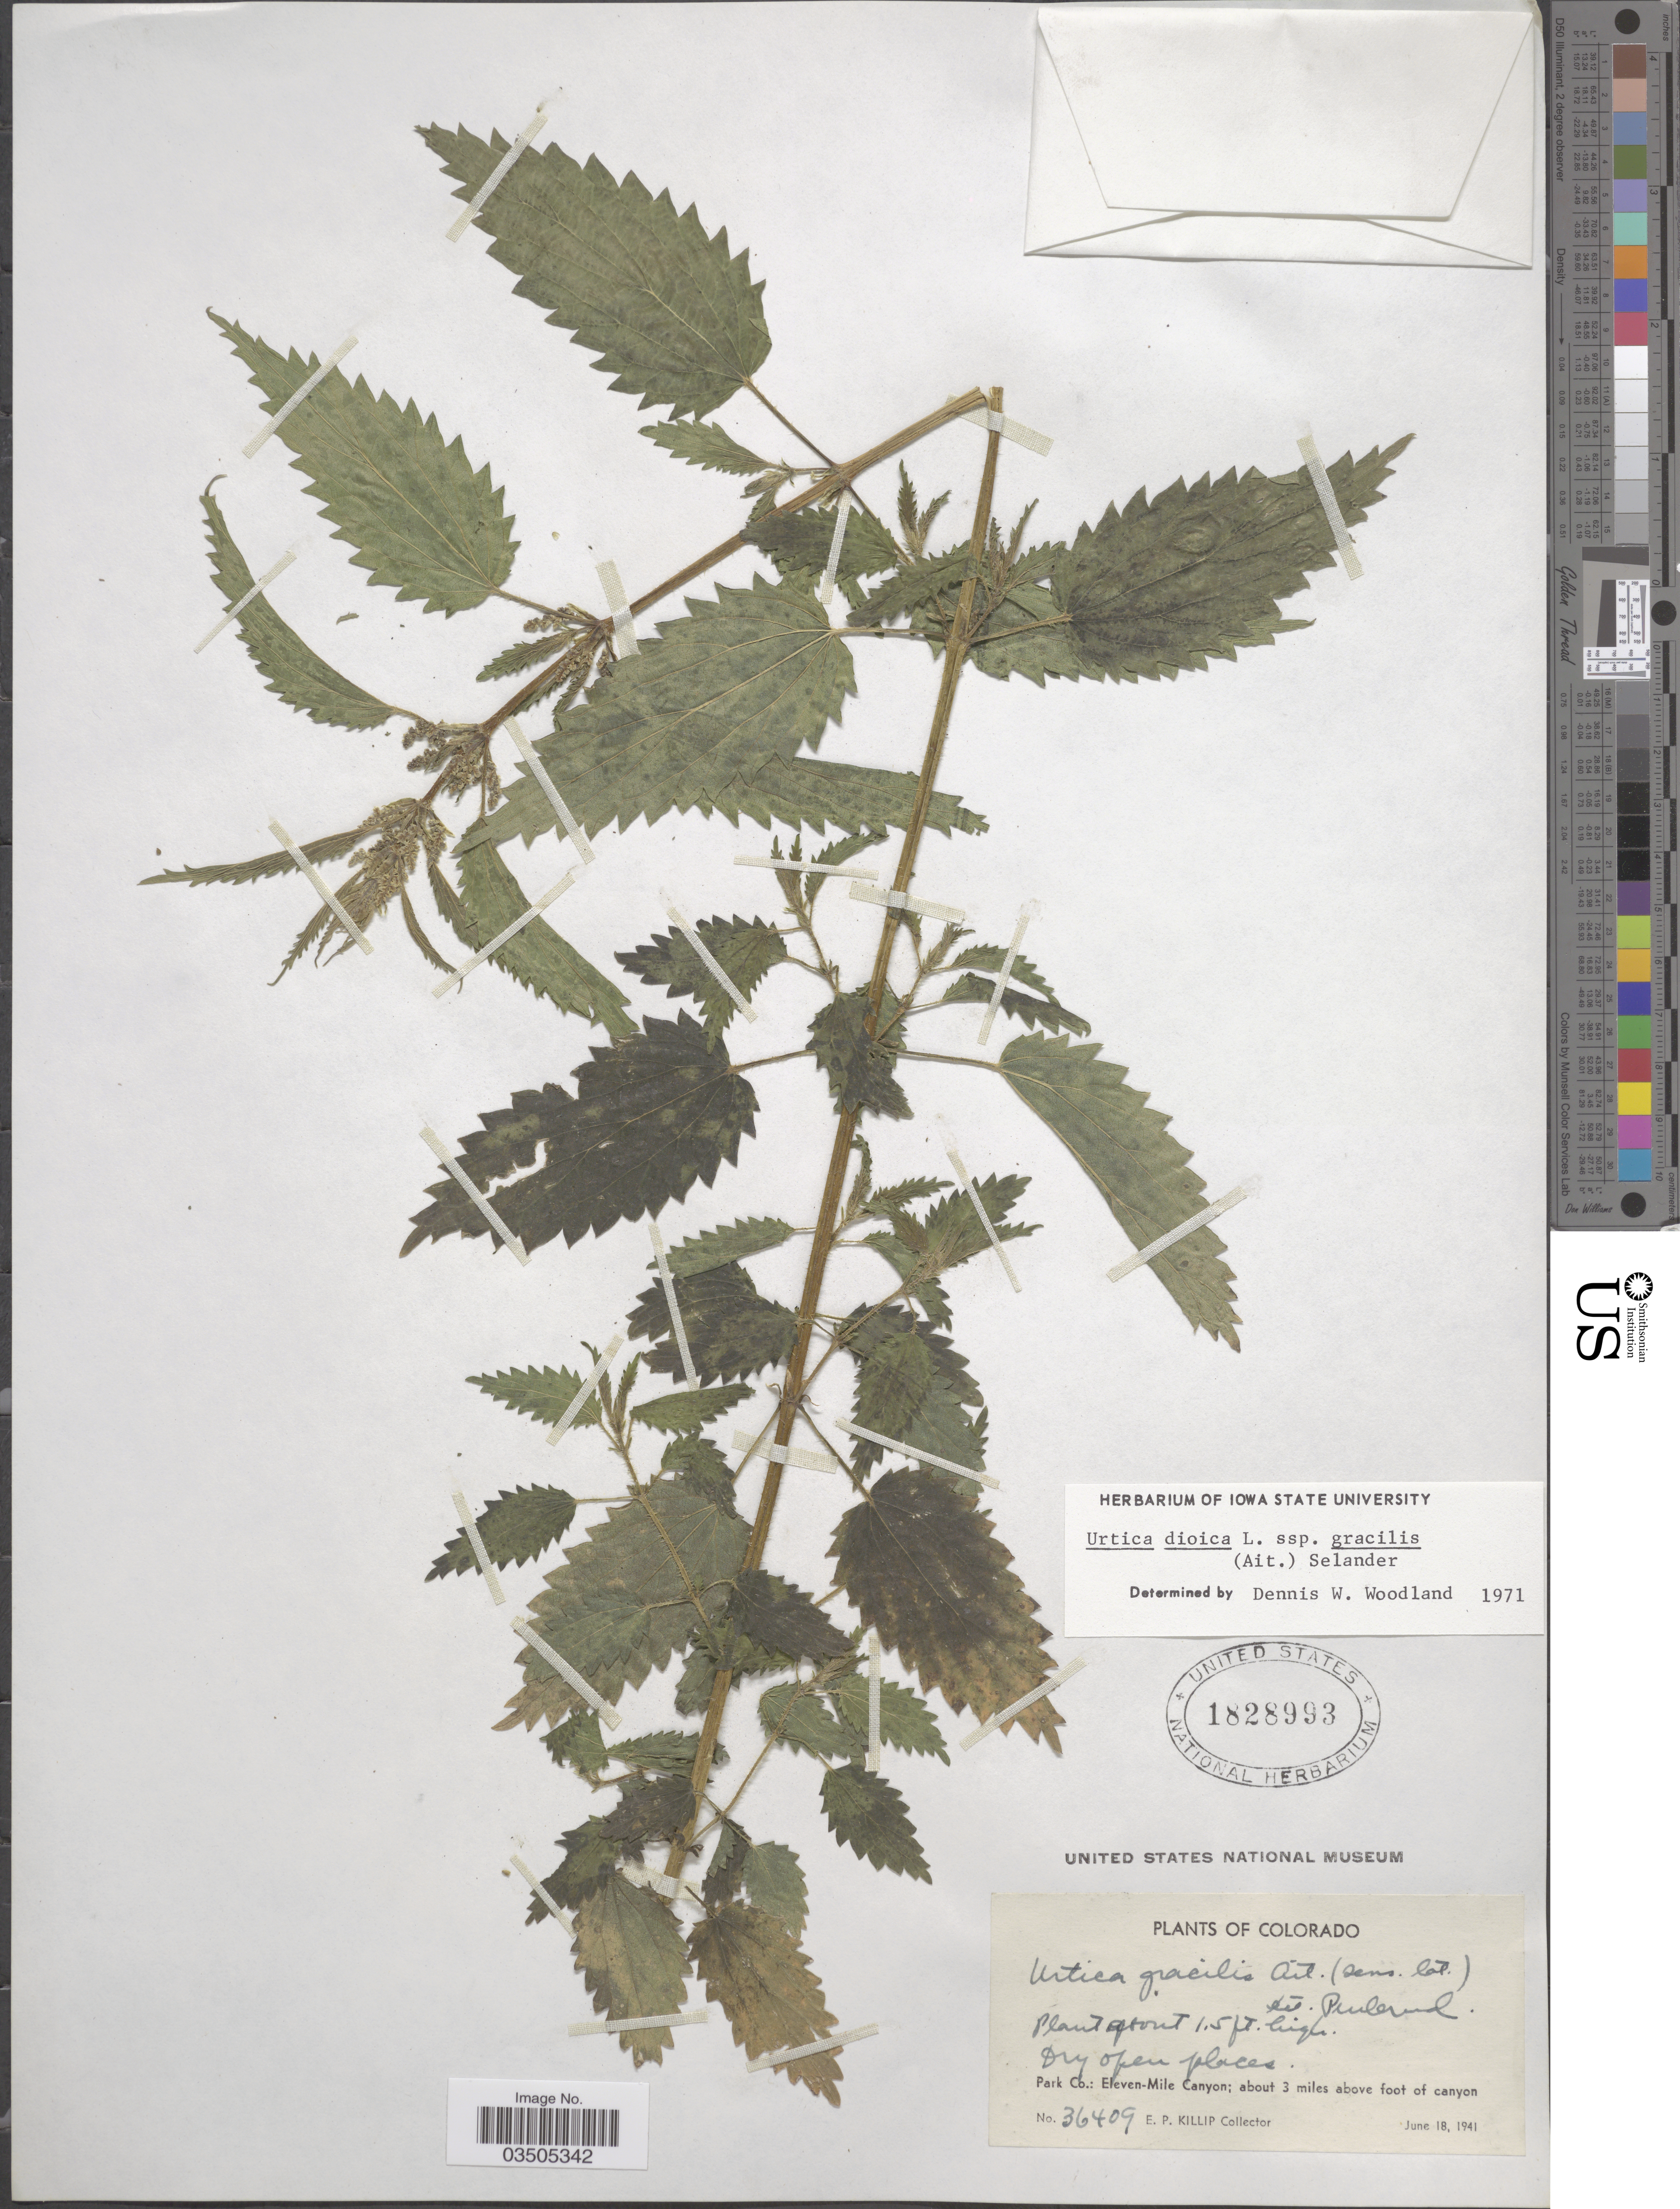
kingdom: Plantae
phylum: Tracheophyta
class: Magnoliopsida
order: Rosales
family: Urticaceae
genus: Urtica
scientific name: Urtica dioica subsp. gracilis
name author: L.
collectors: E. P. Killip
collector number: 36409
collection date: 1941-06-18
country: United States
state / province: Colorado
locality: Park Co.: Eleven-Mile Canyon; about 3 miles above foot of canyon.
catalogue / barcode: US 1828993